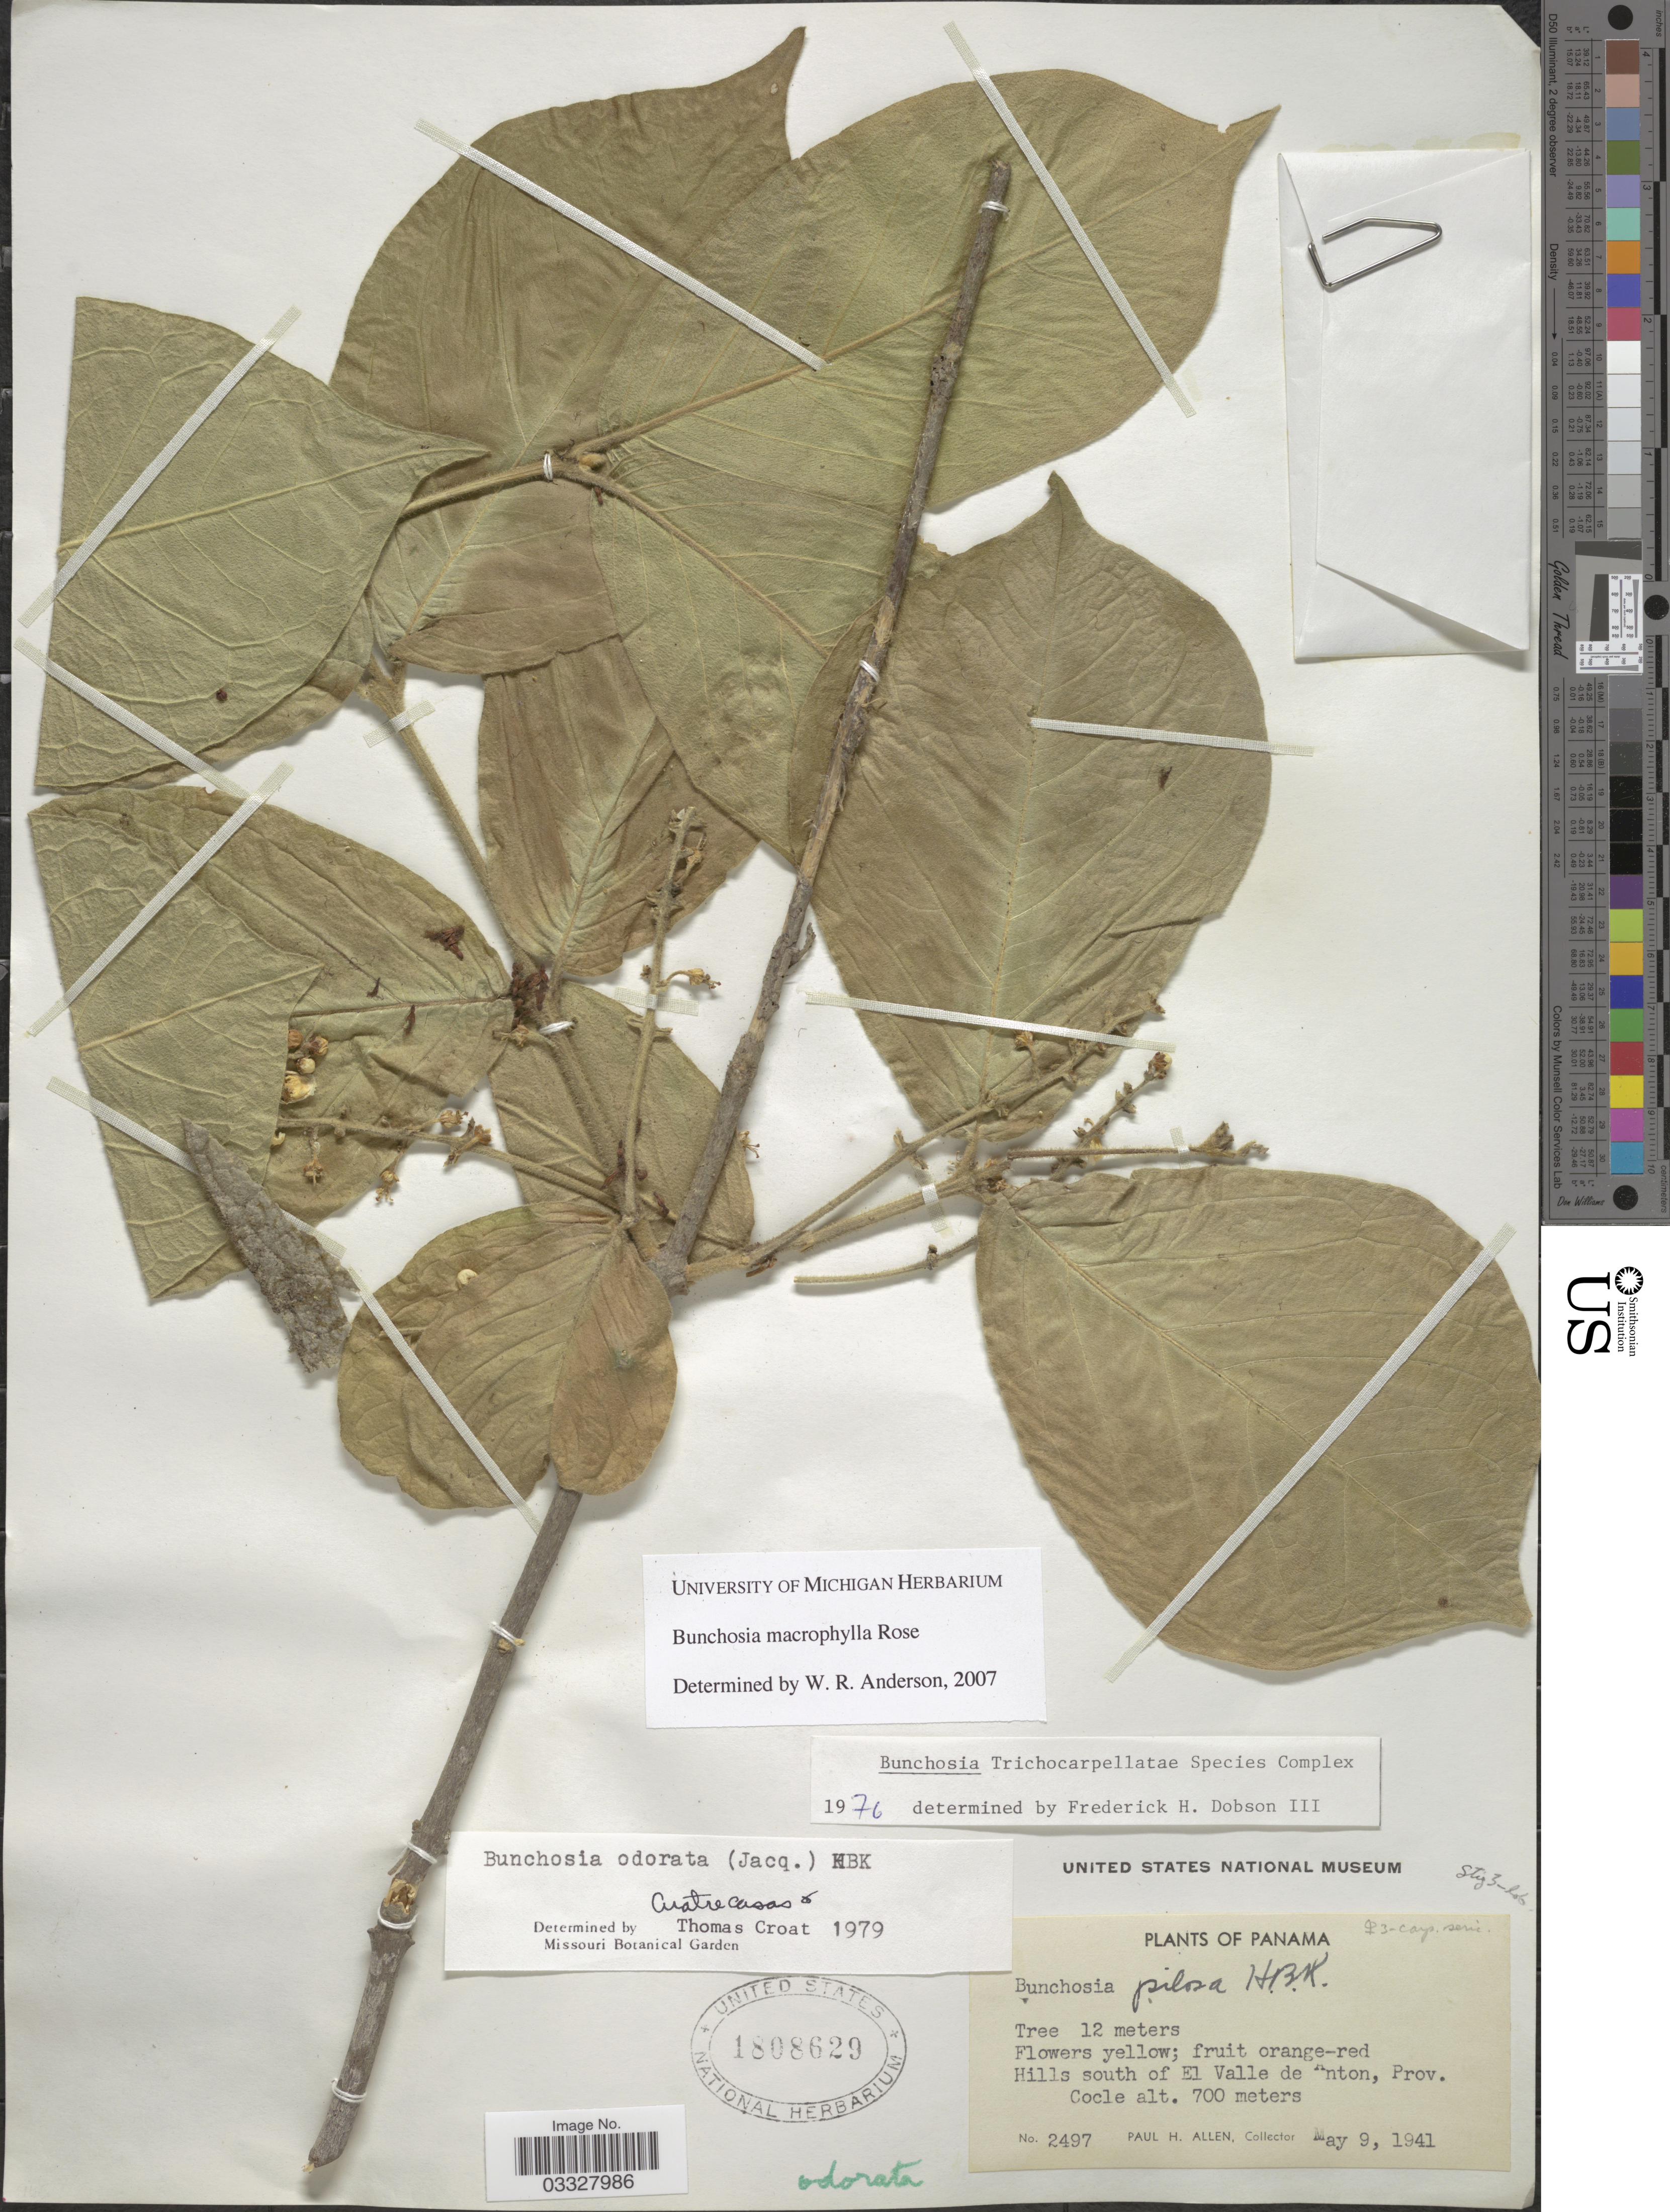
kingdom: Plantae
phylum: Tracheophyta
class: Magnoliopsida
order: Malpighiales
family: Malpighiaceae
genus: Bunchosia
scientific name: Bunchosia macrophylla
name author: Rose ex Donn. Sm. in Pittier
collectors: P. H. Allen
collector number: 2497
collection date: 1941-05-09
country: Panama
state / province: Coclé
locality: Hills south of El Valle de Anton.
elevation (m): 700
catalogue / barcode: US 1808629